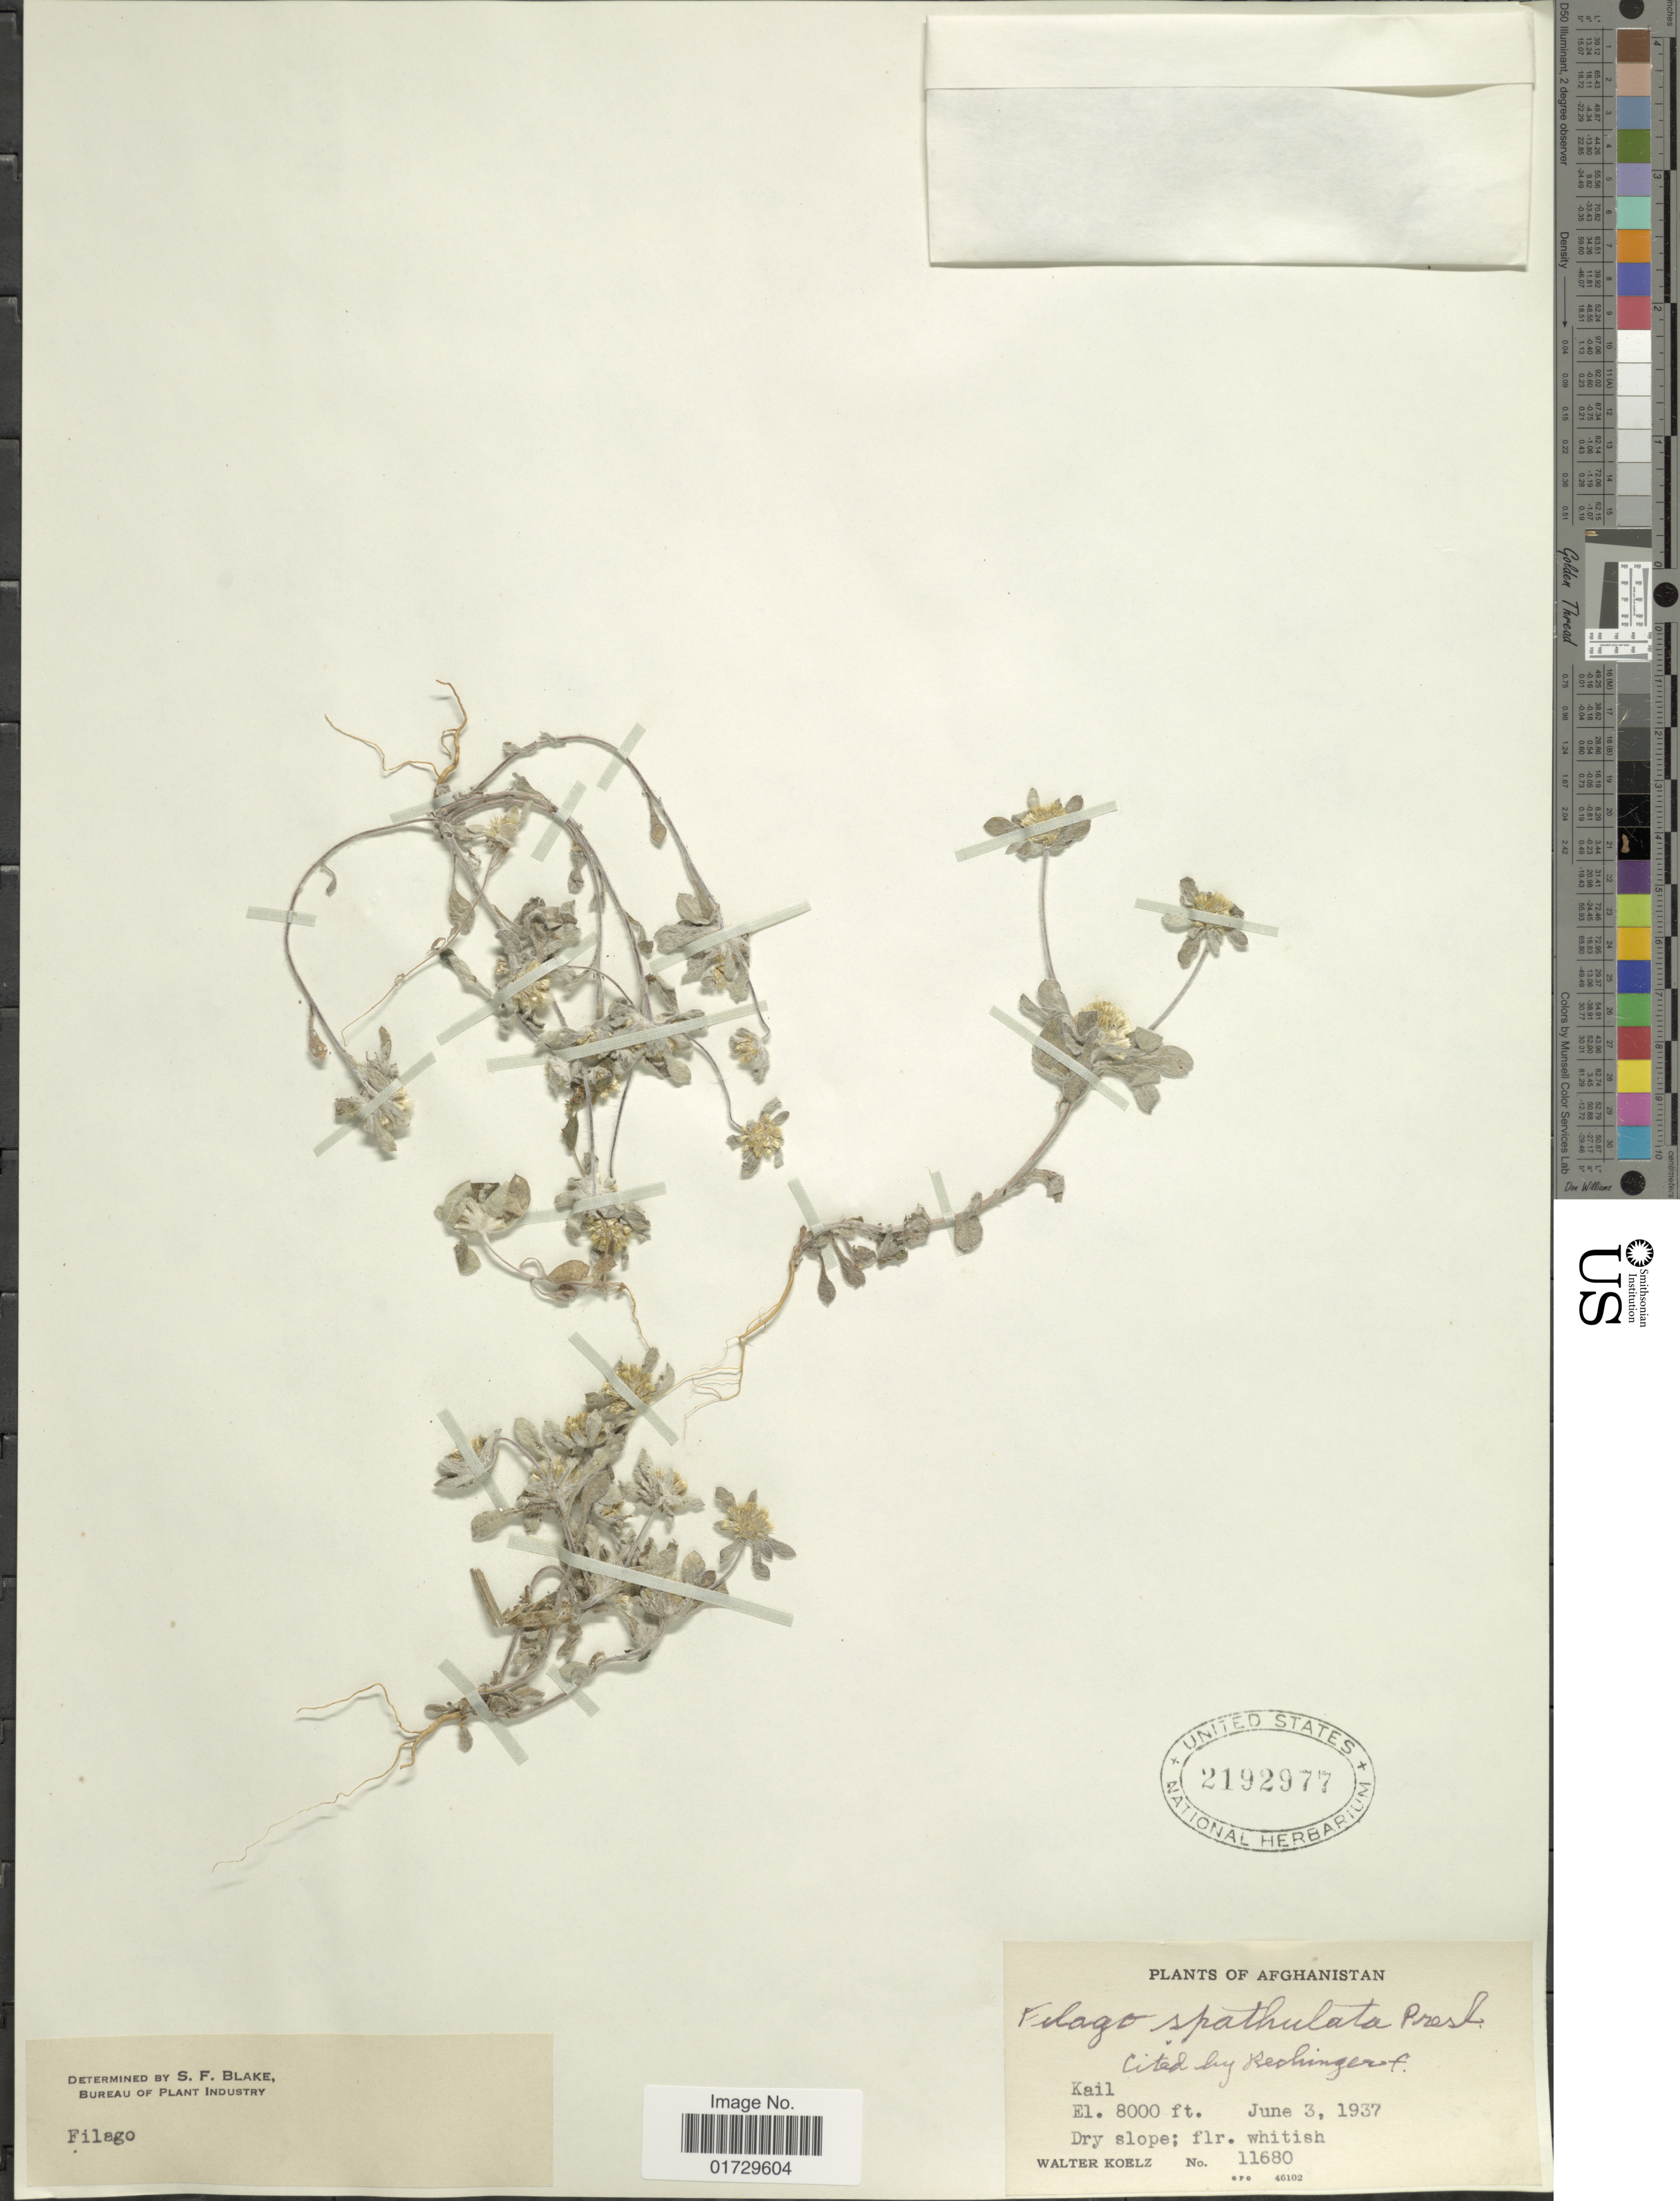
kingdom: Plantae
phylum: Tracheophyta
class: Magnoliopsida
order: Asterales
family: Asteraceae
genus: Filago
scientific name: Filago spathulata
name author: C. Presl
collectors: W. N. Koelz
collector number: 11680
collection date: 1937-06-03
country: Afghanistan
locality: Kail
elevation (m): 2438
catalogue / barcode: US 2192977